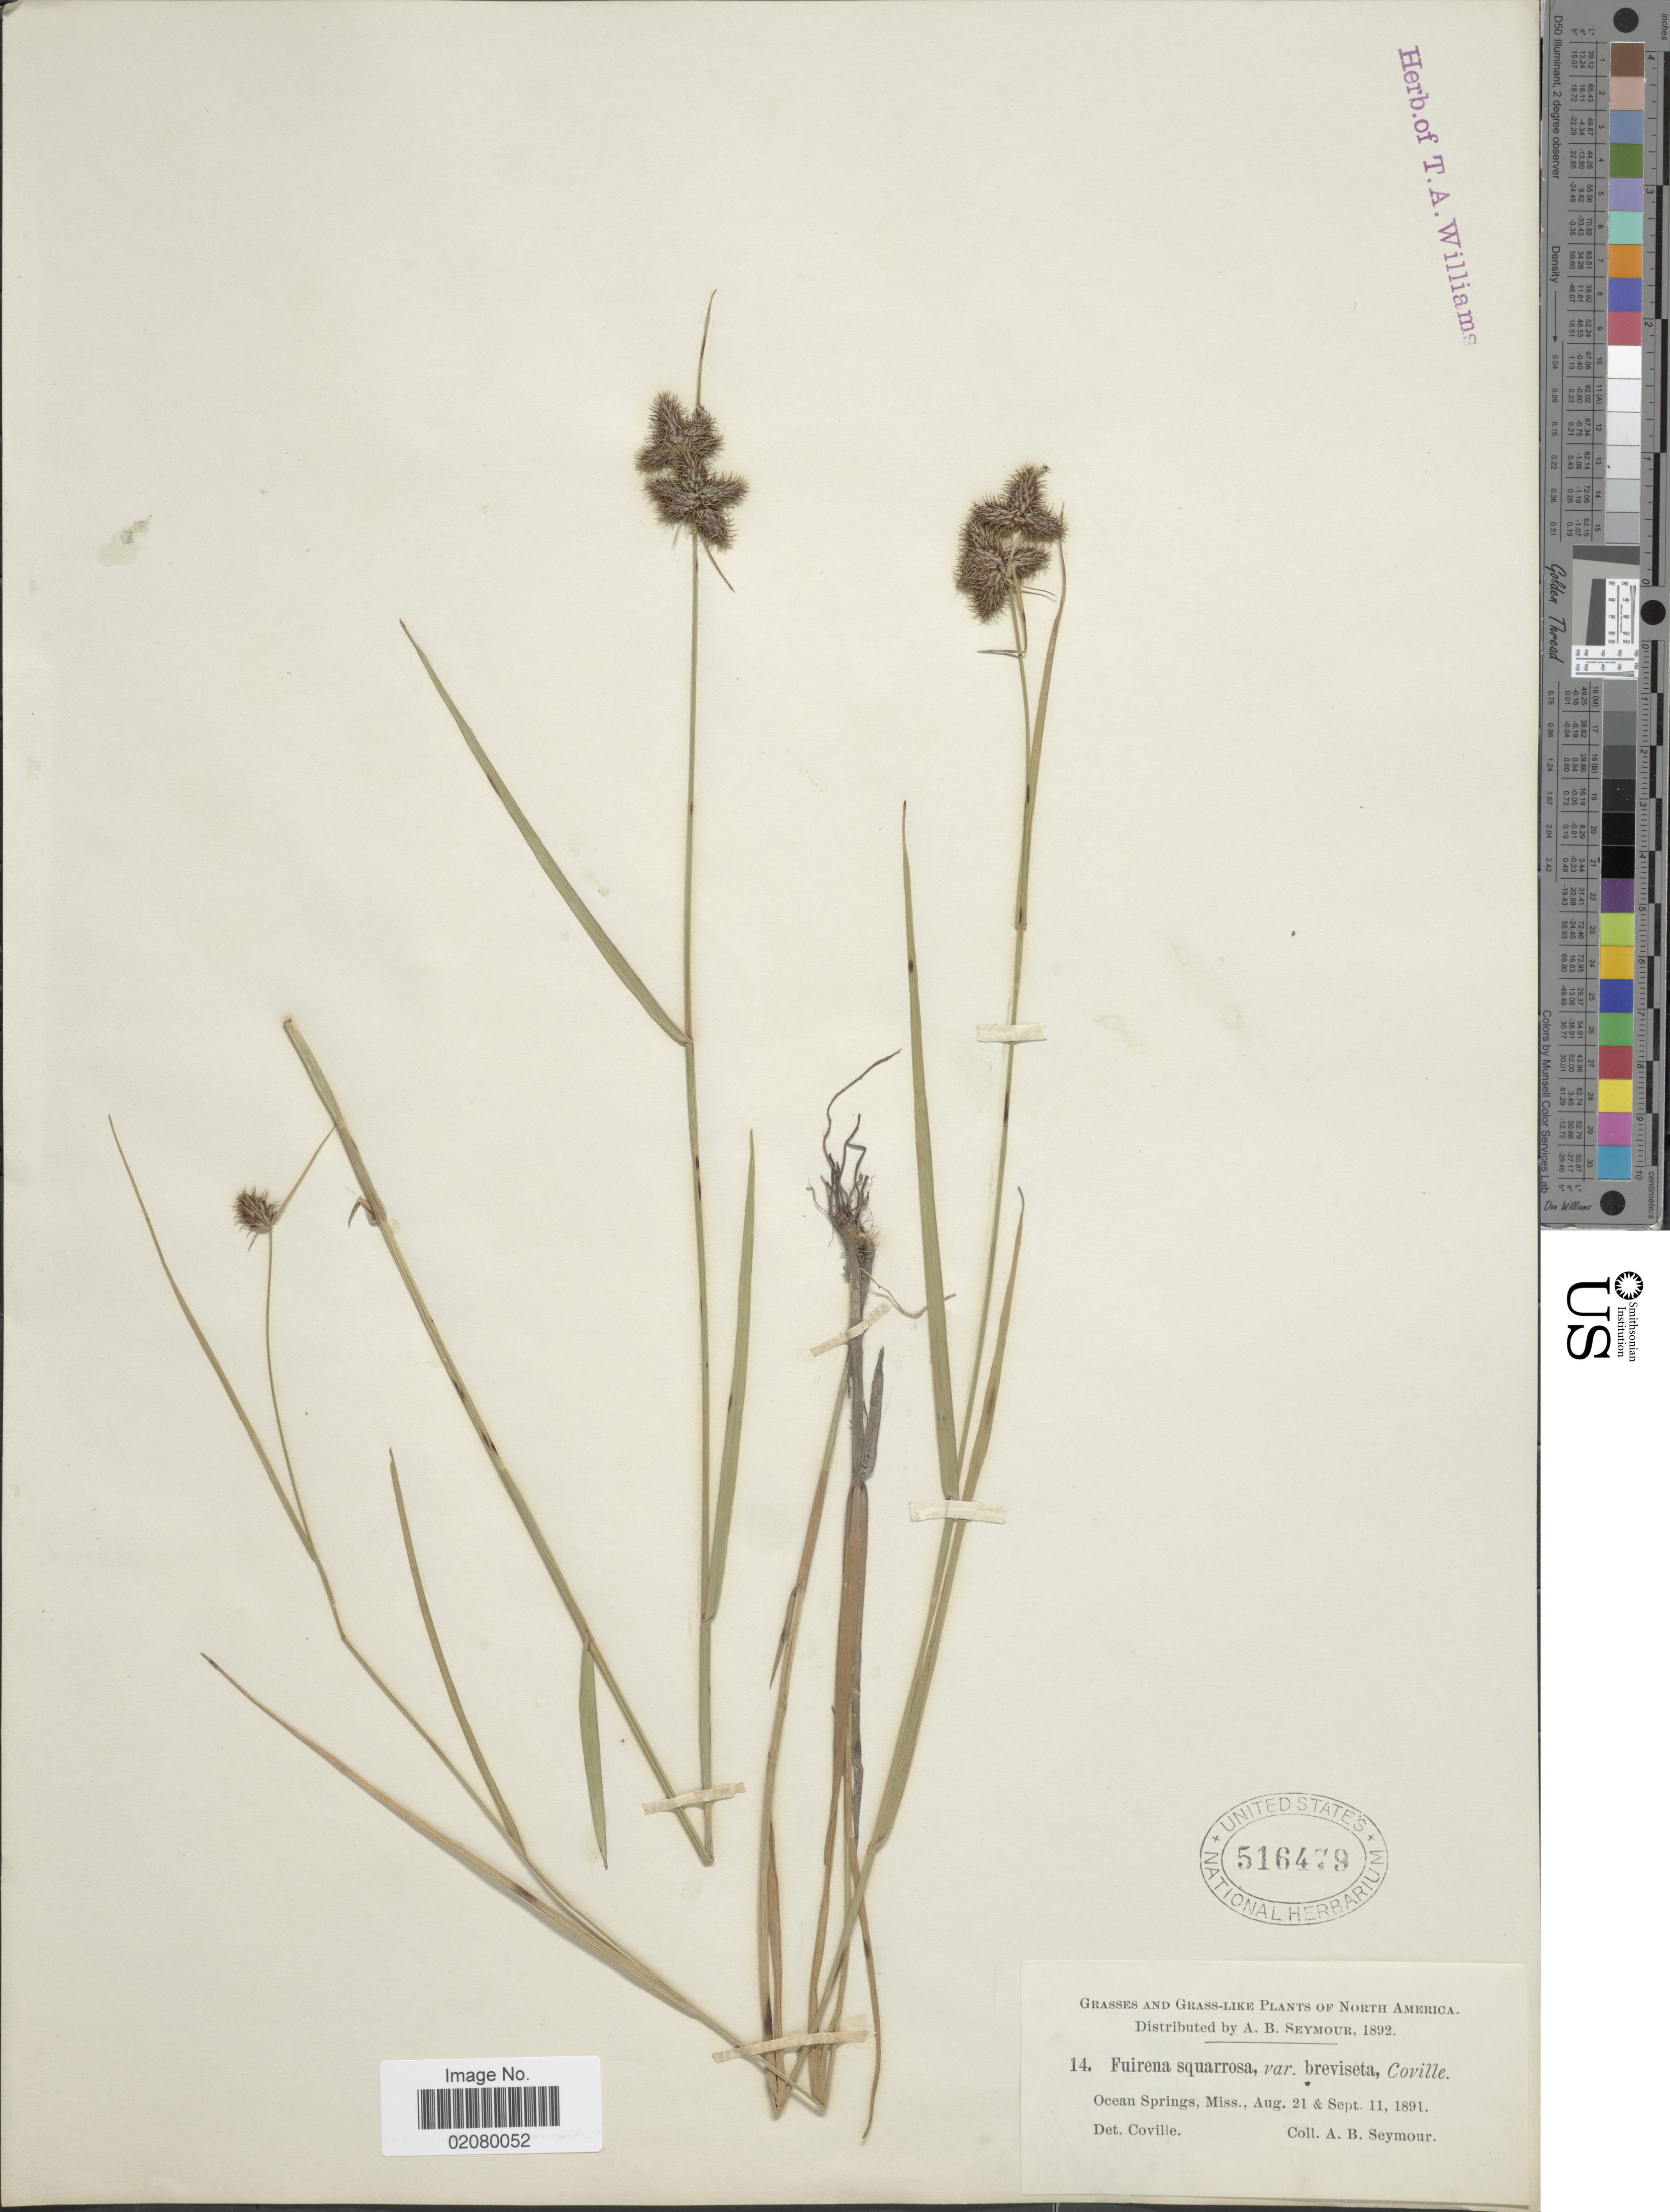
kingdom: Plantae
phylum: Tracheophyta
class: Liliopsida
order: Poales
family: Cyperaceae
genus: Fuirena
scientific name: Fuirena squarrosa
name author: Michx.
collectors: A. Seymour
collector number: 14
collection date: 1891-08-21/1891-09-11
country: United States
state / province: Mississippi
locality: Ocean Springs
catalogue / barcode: US 516479